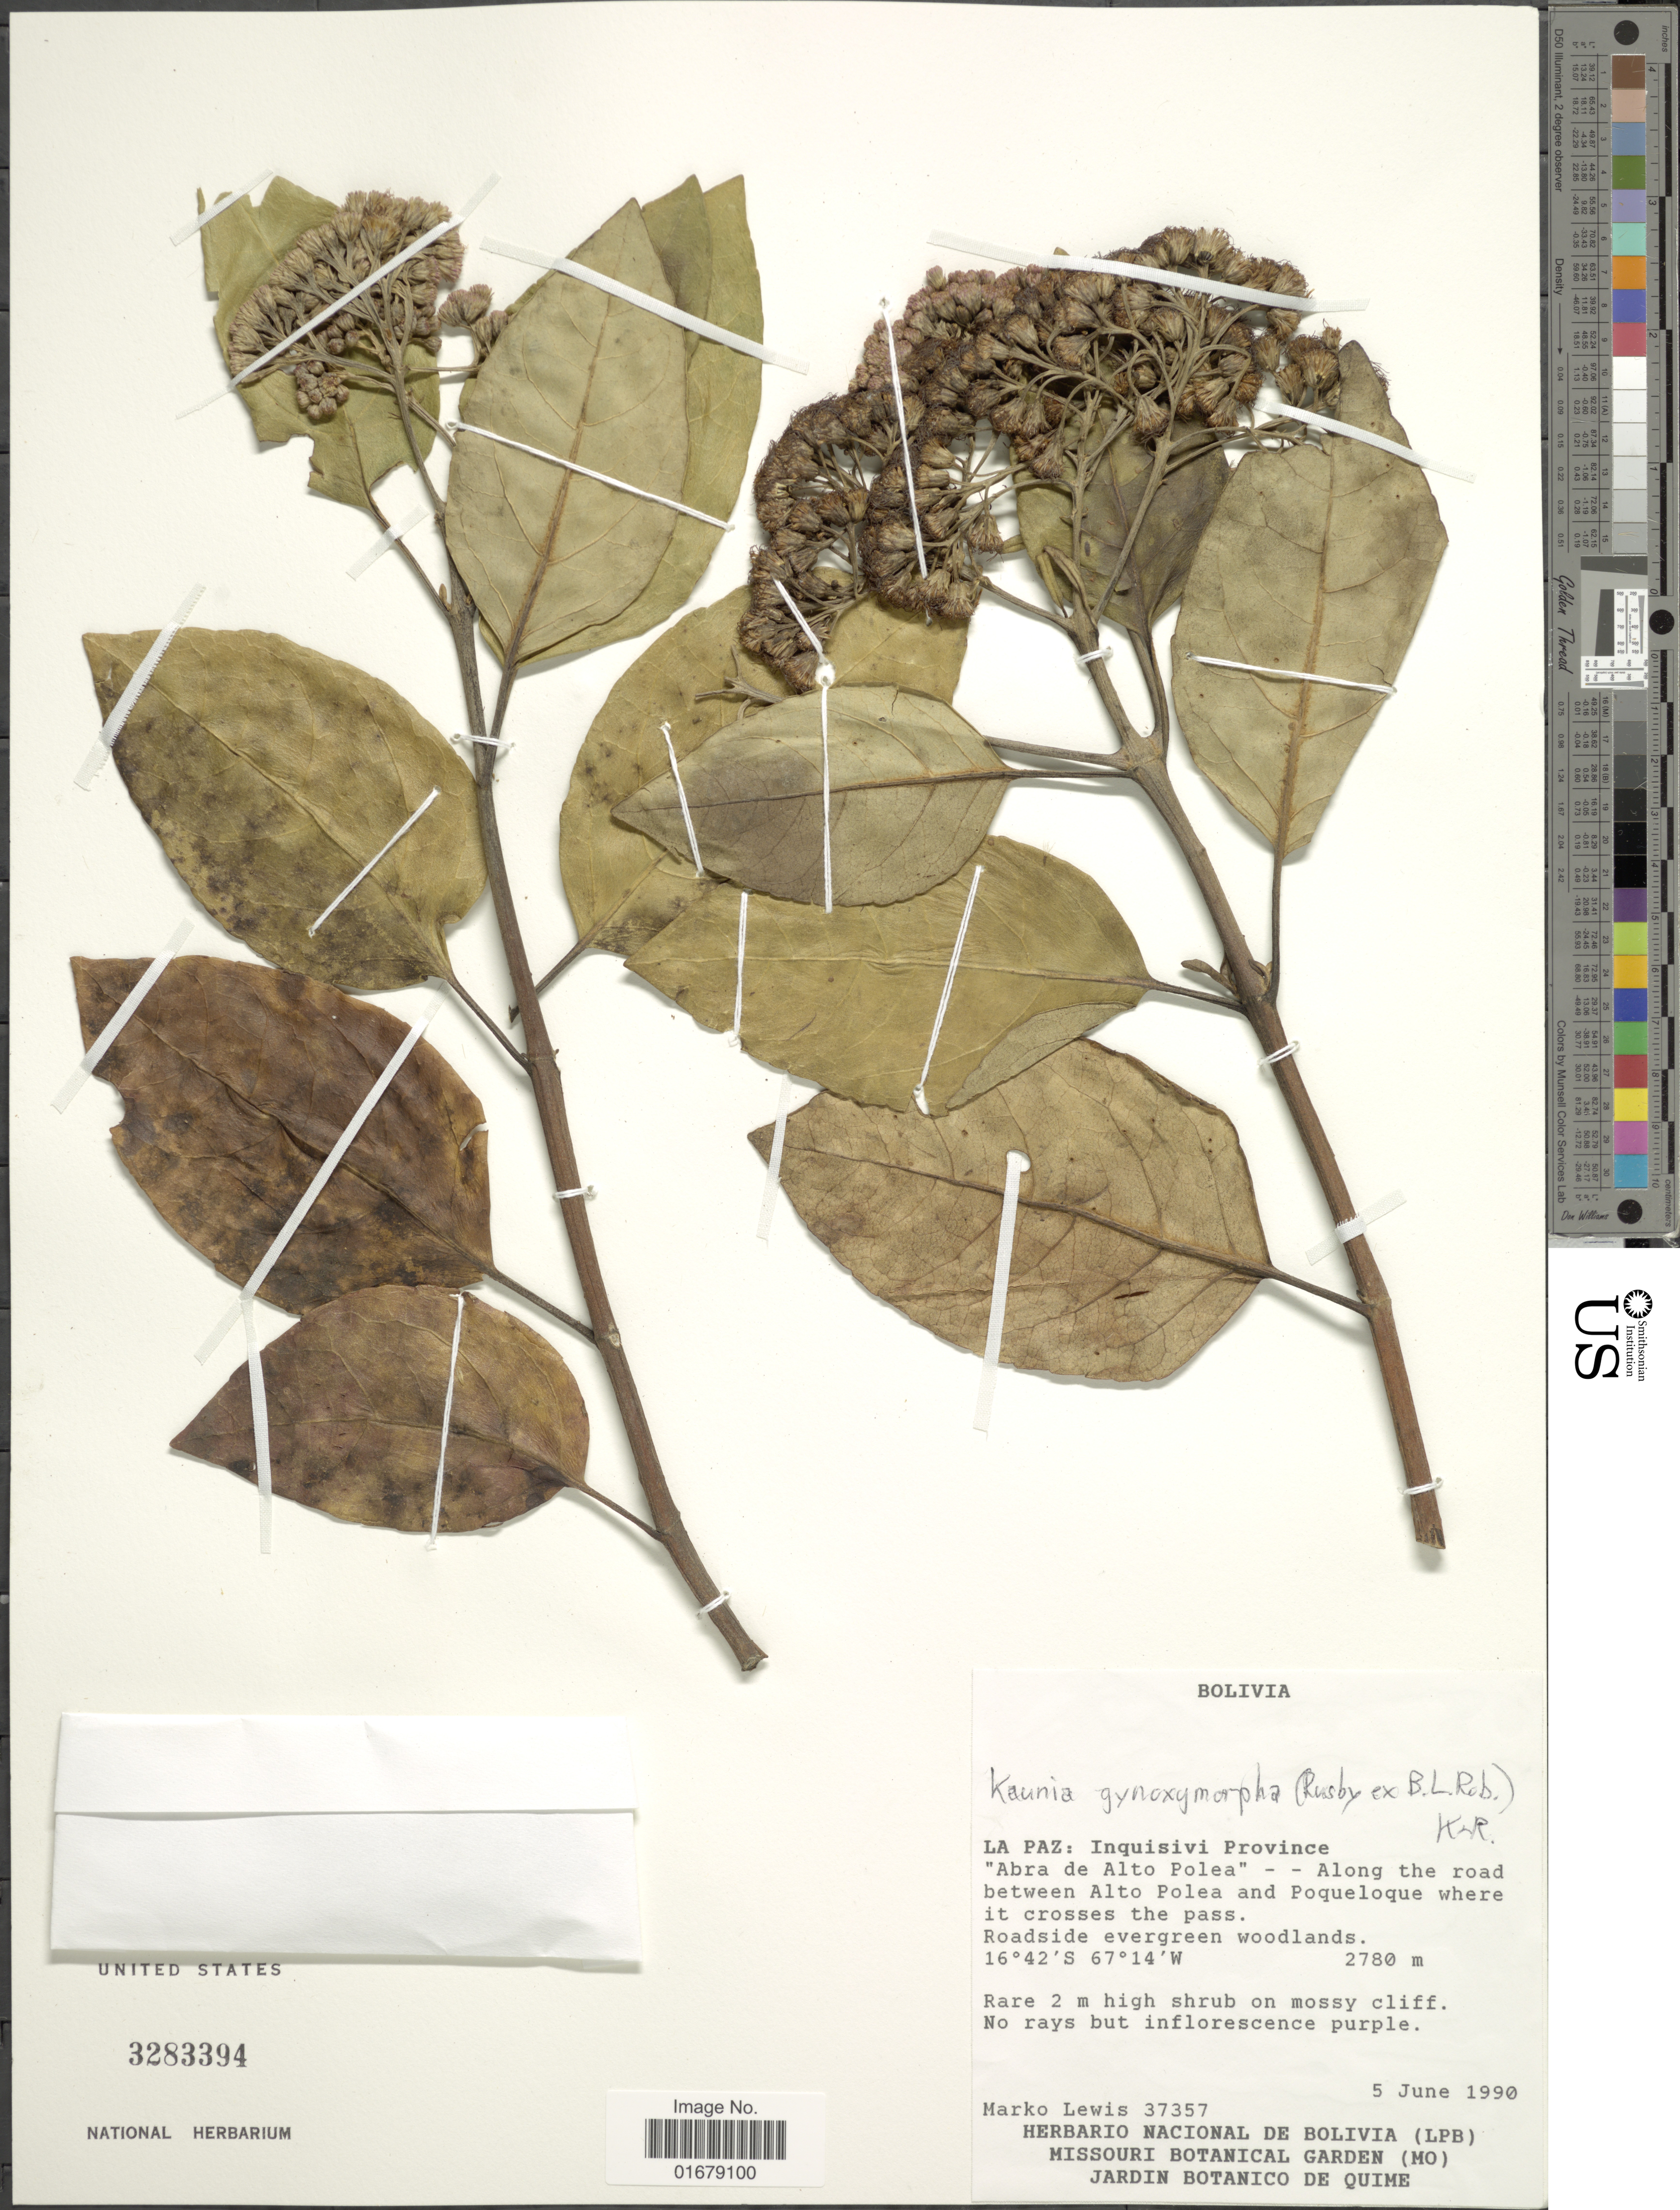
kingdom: Plantae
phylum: Tracheophyta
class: Magnoliopsida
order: Asterales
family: Asteraceae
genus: Kaunia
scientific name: Kaunia gynoximorpha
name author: (Rusby ex B.L. Rob.) R.M. King & H. Rob.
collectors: M. A. Lewis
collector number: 37357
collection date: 1990-06-05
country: Bolivia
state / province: La Paz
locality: Bolivia. La Paz: Inquisivi Province "Abra de Alto Polea" - - Along the road between Alto Polea and Poqueloque where it cosses the pass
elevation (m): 2780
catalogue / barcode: US 3283394